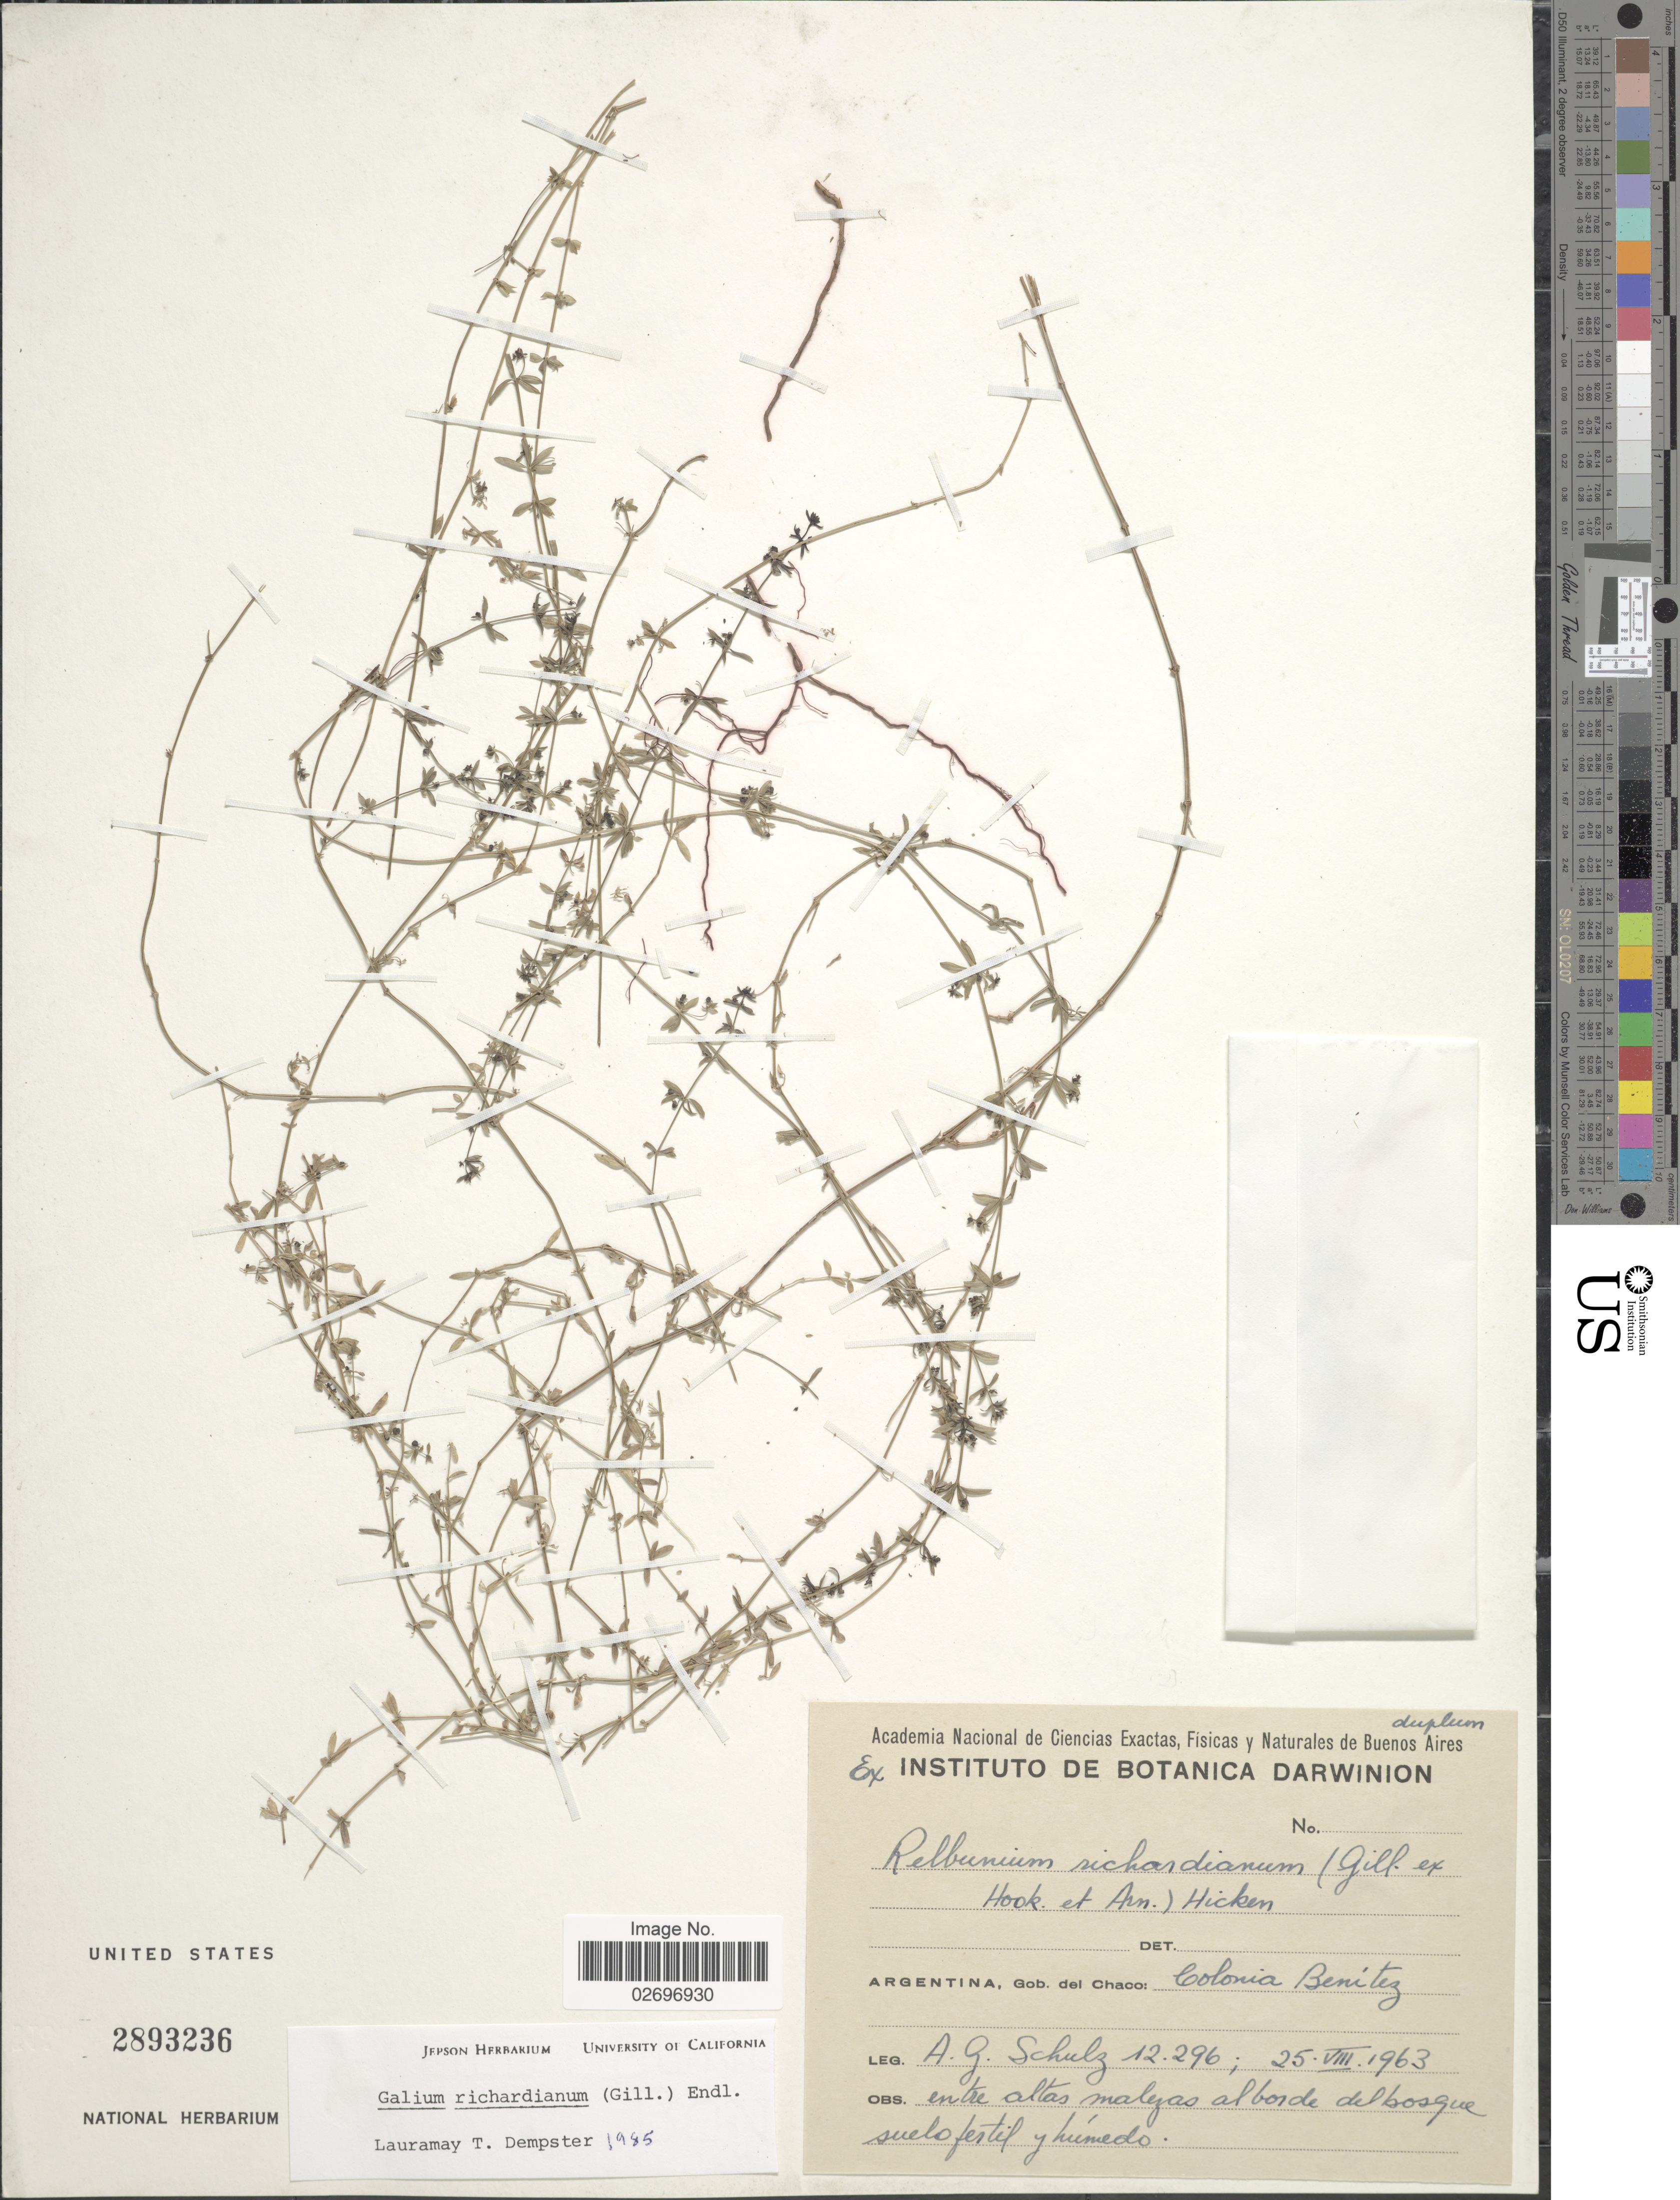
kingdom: Plantae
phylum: Tracheophyta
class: Magnoliopsida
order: Gentianales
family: Rubiaceae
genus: Galium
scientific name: Galium richardianum subsp. richardianum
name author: (Gillies ex Hook. & Arn.) Endl. ex Walp.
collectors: A. G. Schulz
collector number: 12296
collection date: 1963-08-25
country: Argentina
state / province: Chaco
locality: Colonia Benitez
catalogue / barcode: US 2893236